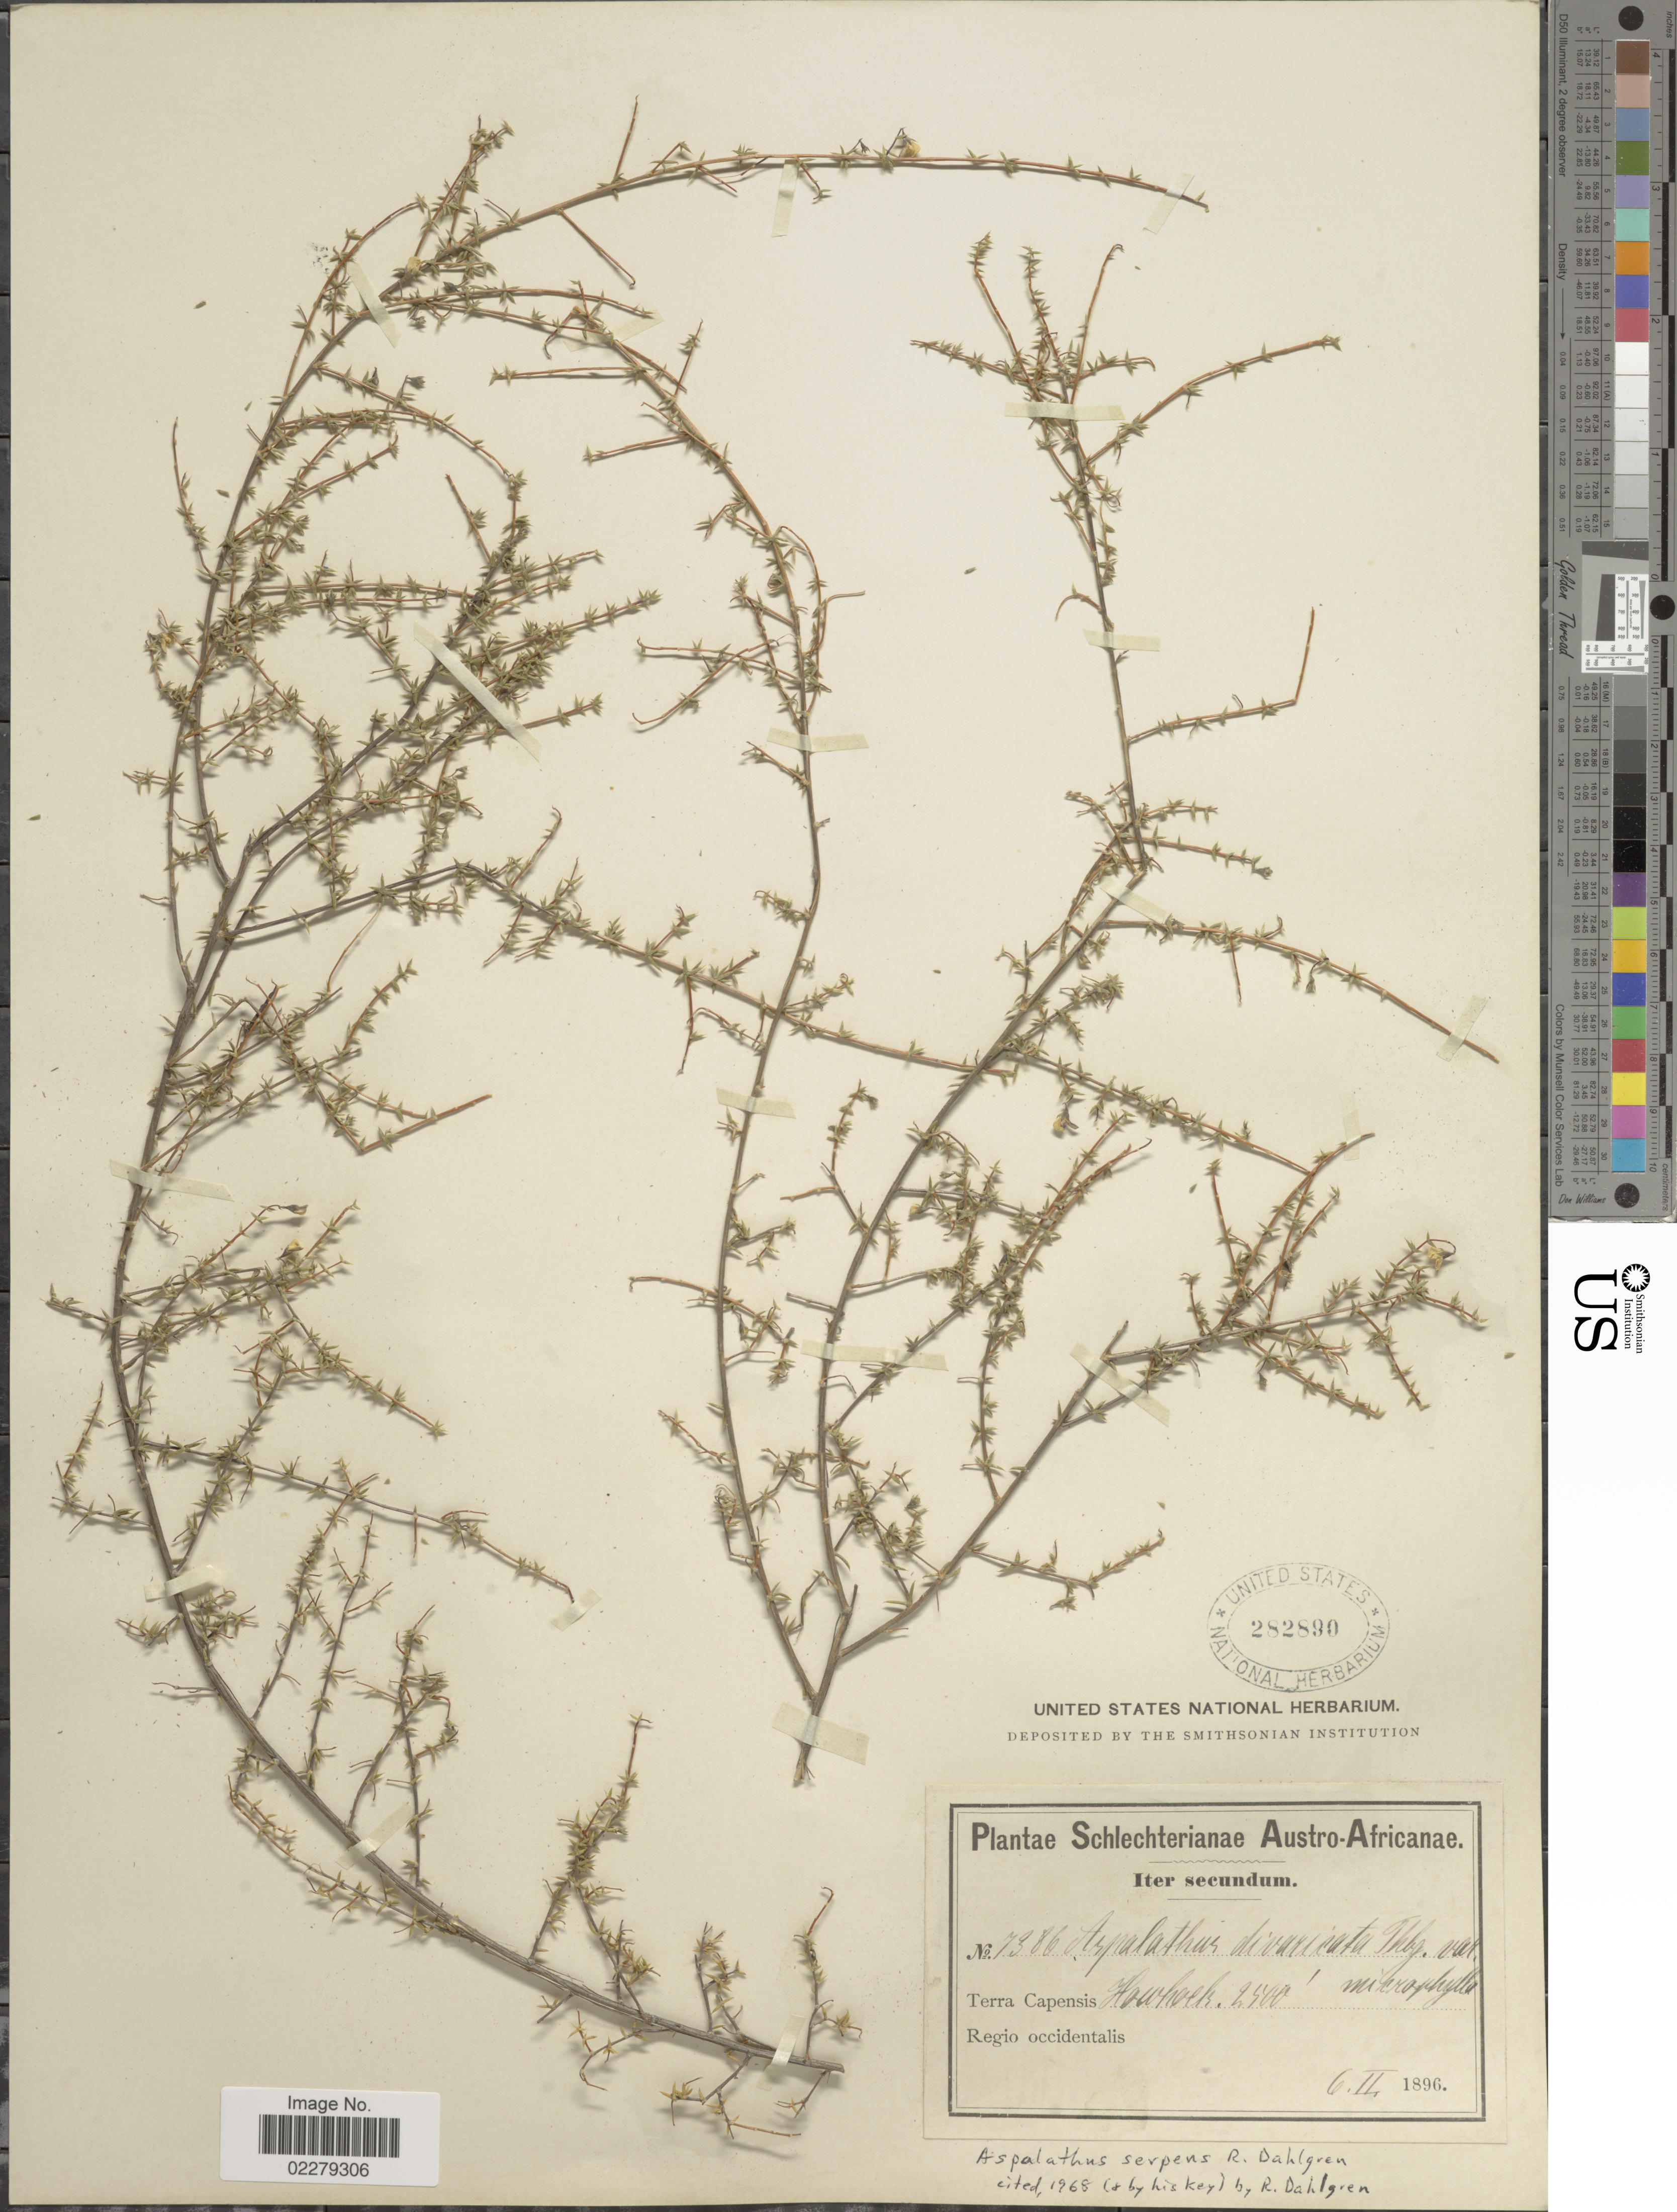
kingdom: Plantae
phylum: Tracheophyta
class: Magnoliopsida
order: Fabales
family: Fabaceae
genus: Aspalathus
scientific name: Aspalathus serpens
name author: R. Dahlgren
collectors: Schlechter, --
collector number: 7386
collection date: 1896-02-06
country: South Africa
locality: Austro- Africanae. Terra Capensis, Howhoek. Regio occidentalis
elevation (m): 762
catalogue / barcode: US 282890